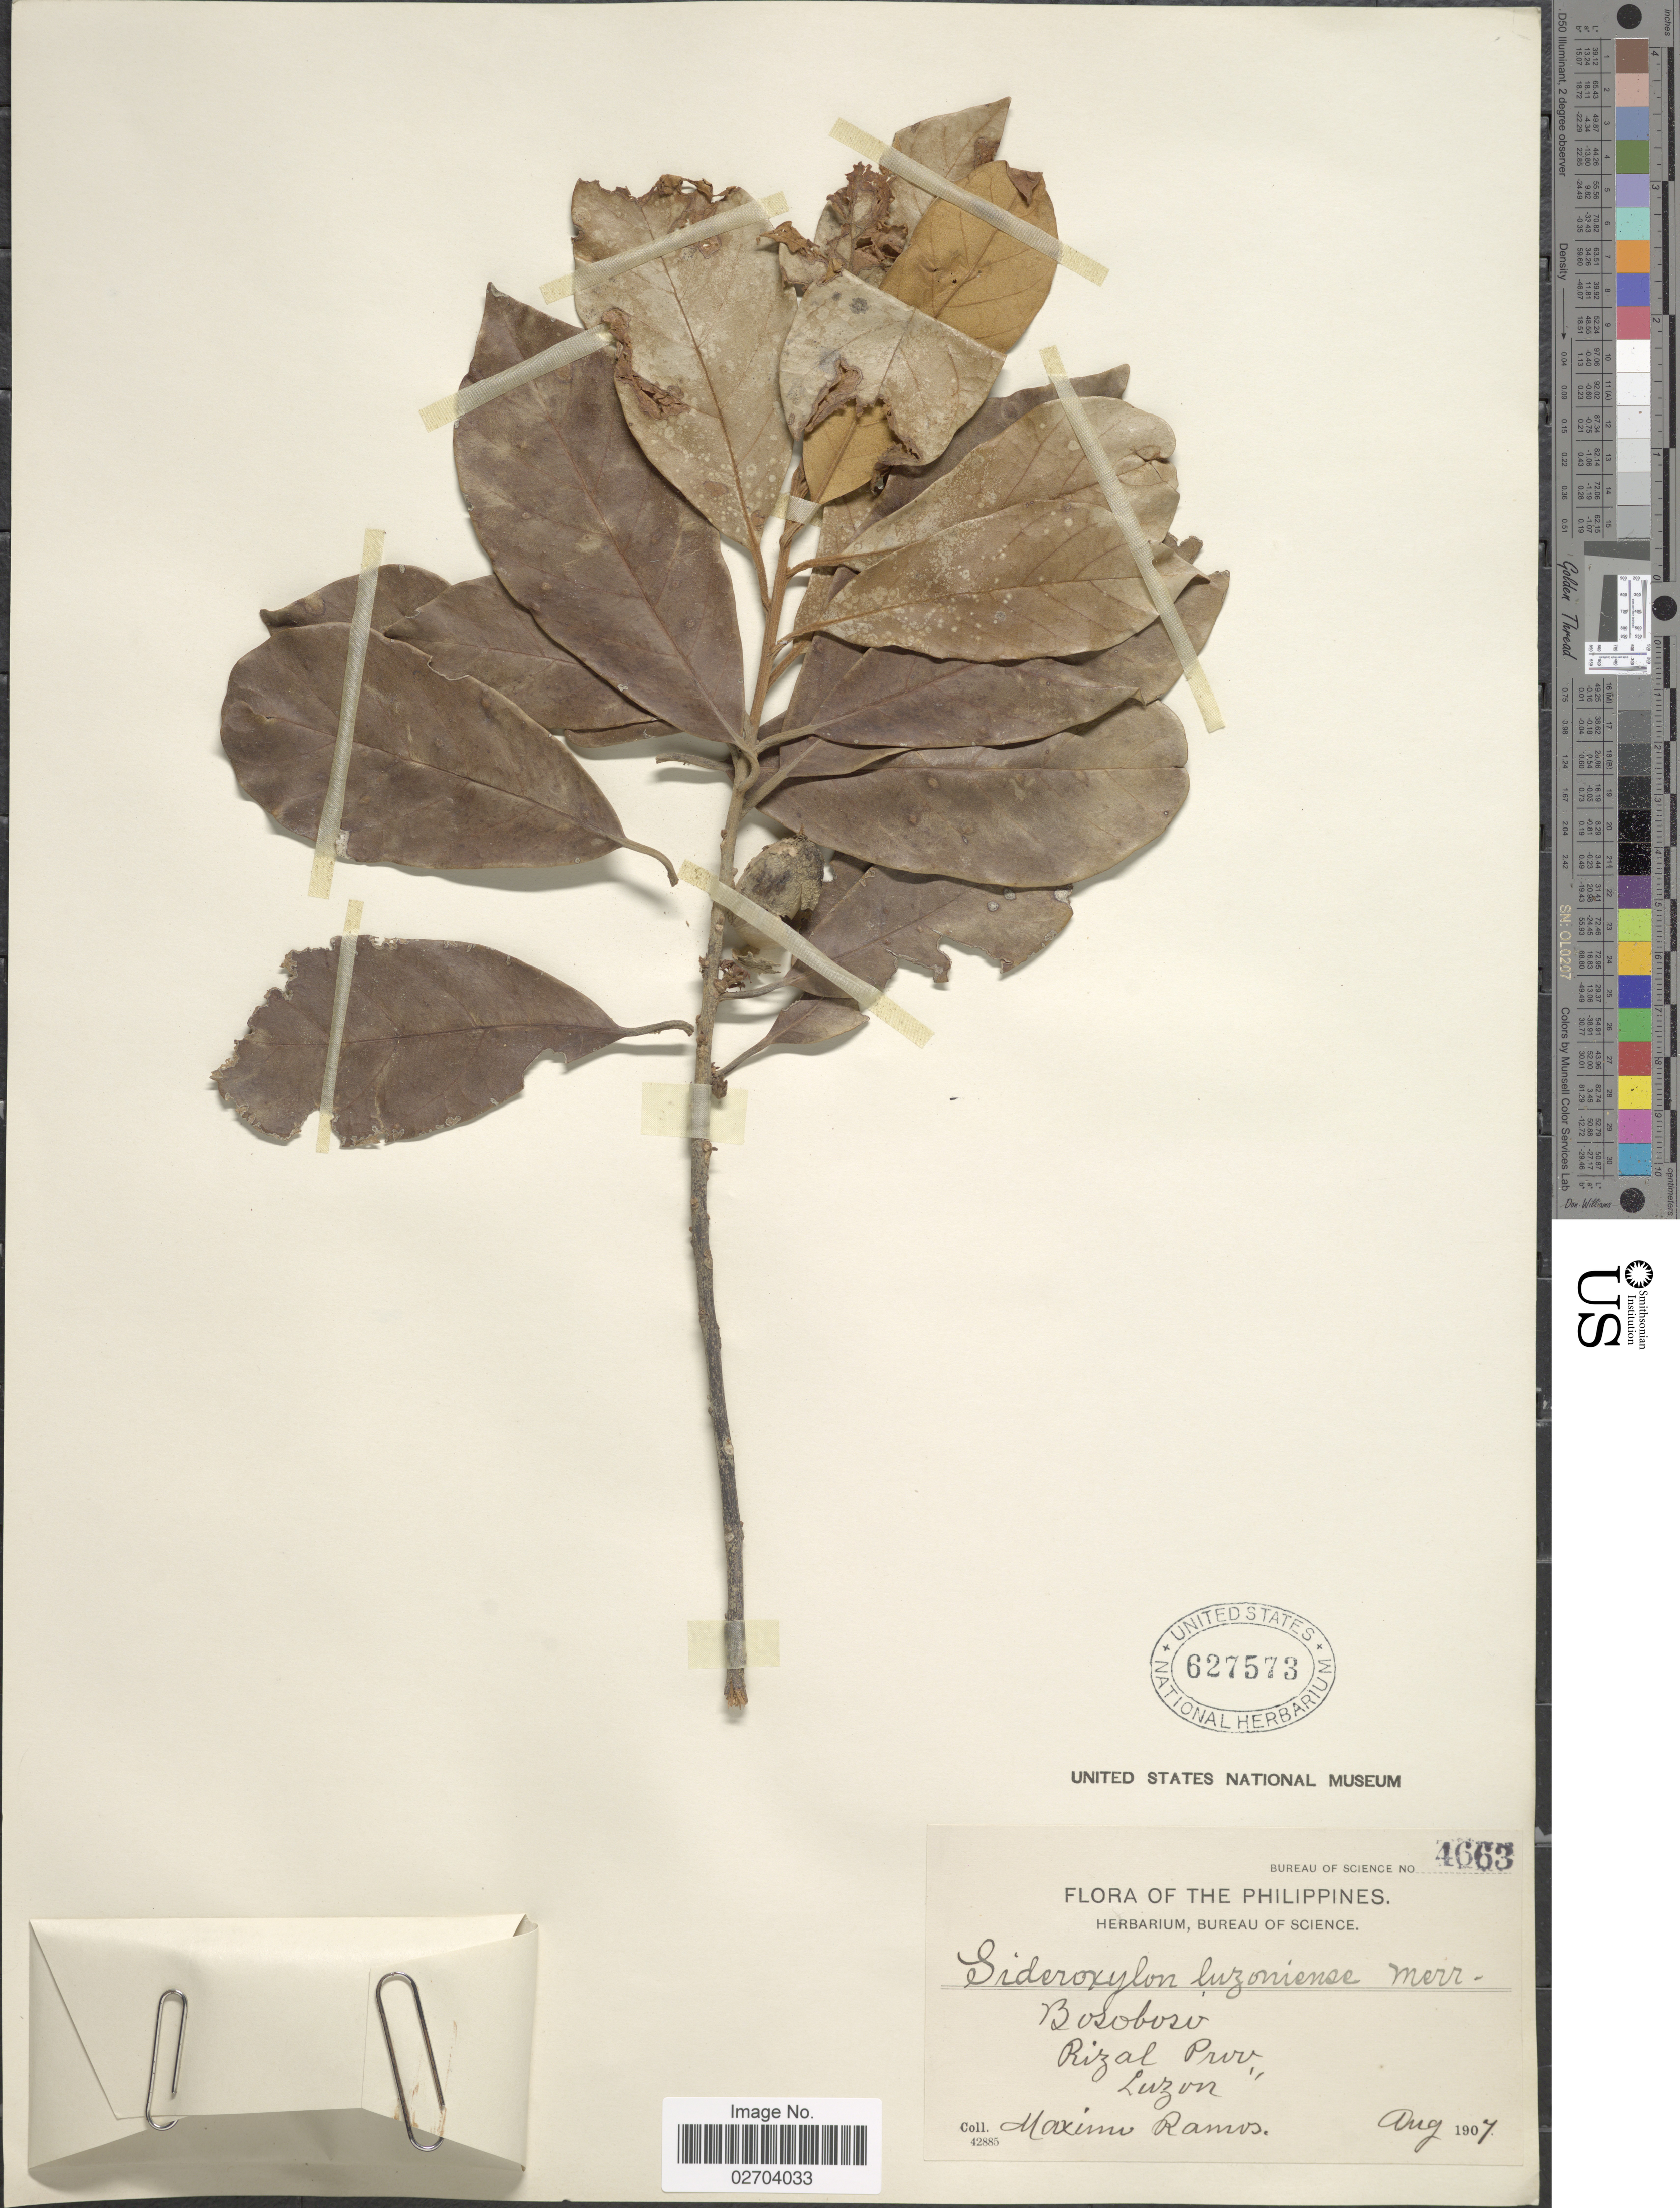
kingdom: Plantae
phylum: Tracheophyta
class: Magnoliopsida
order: Ericales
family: Sapotaceae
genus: Sideroxylon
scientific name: Sideroxylon luzoniense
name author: Merr.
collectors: M. Ramos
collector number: Bureau of Science 4663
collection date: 1907-08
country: Philippines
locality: Bosoboso, Rizal Prov. Luzon.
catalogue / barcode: US 627573